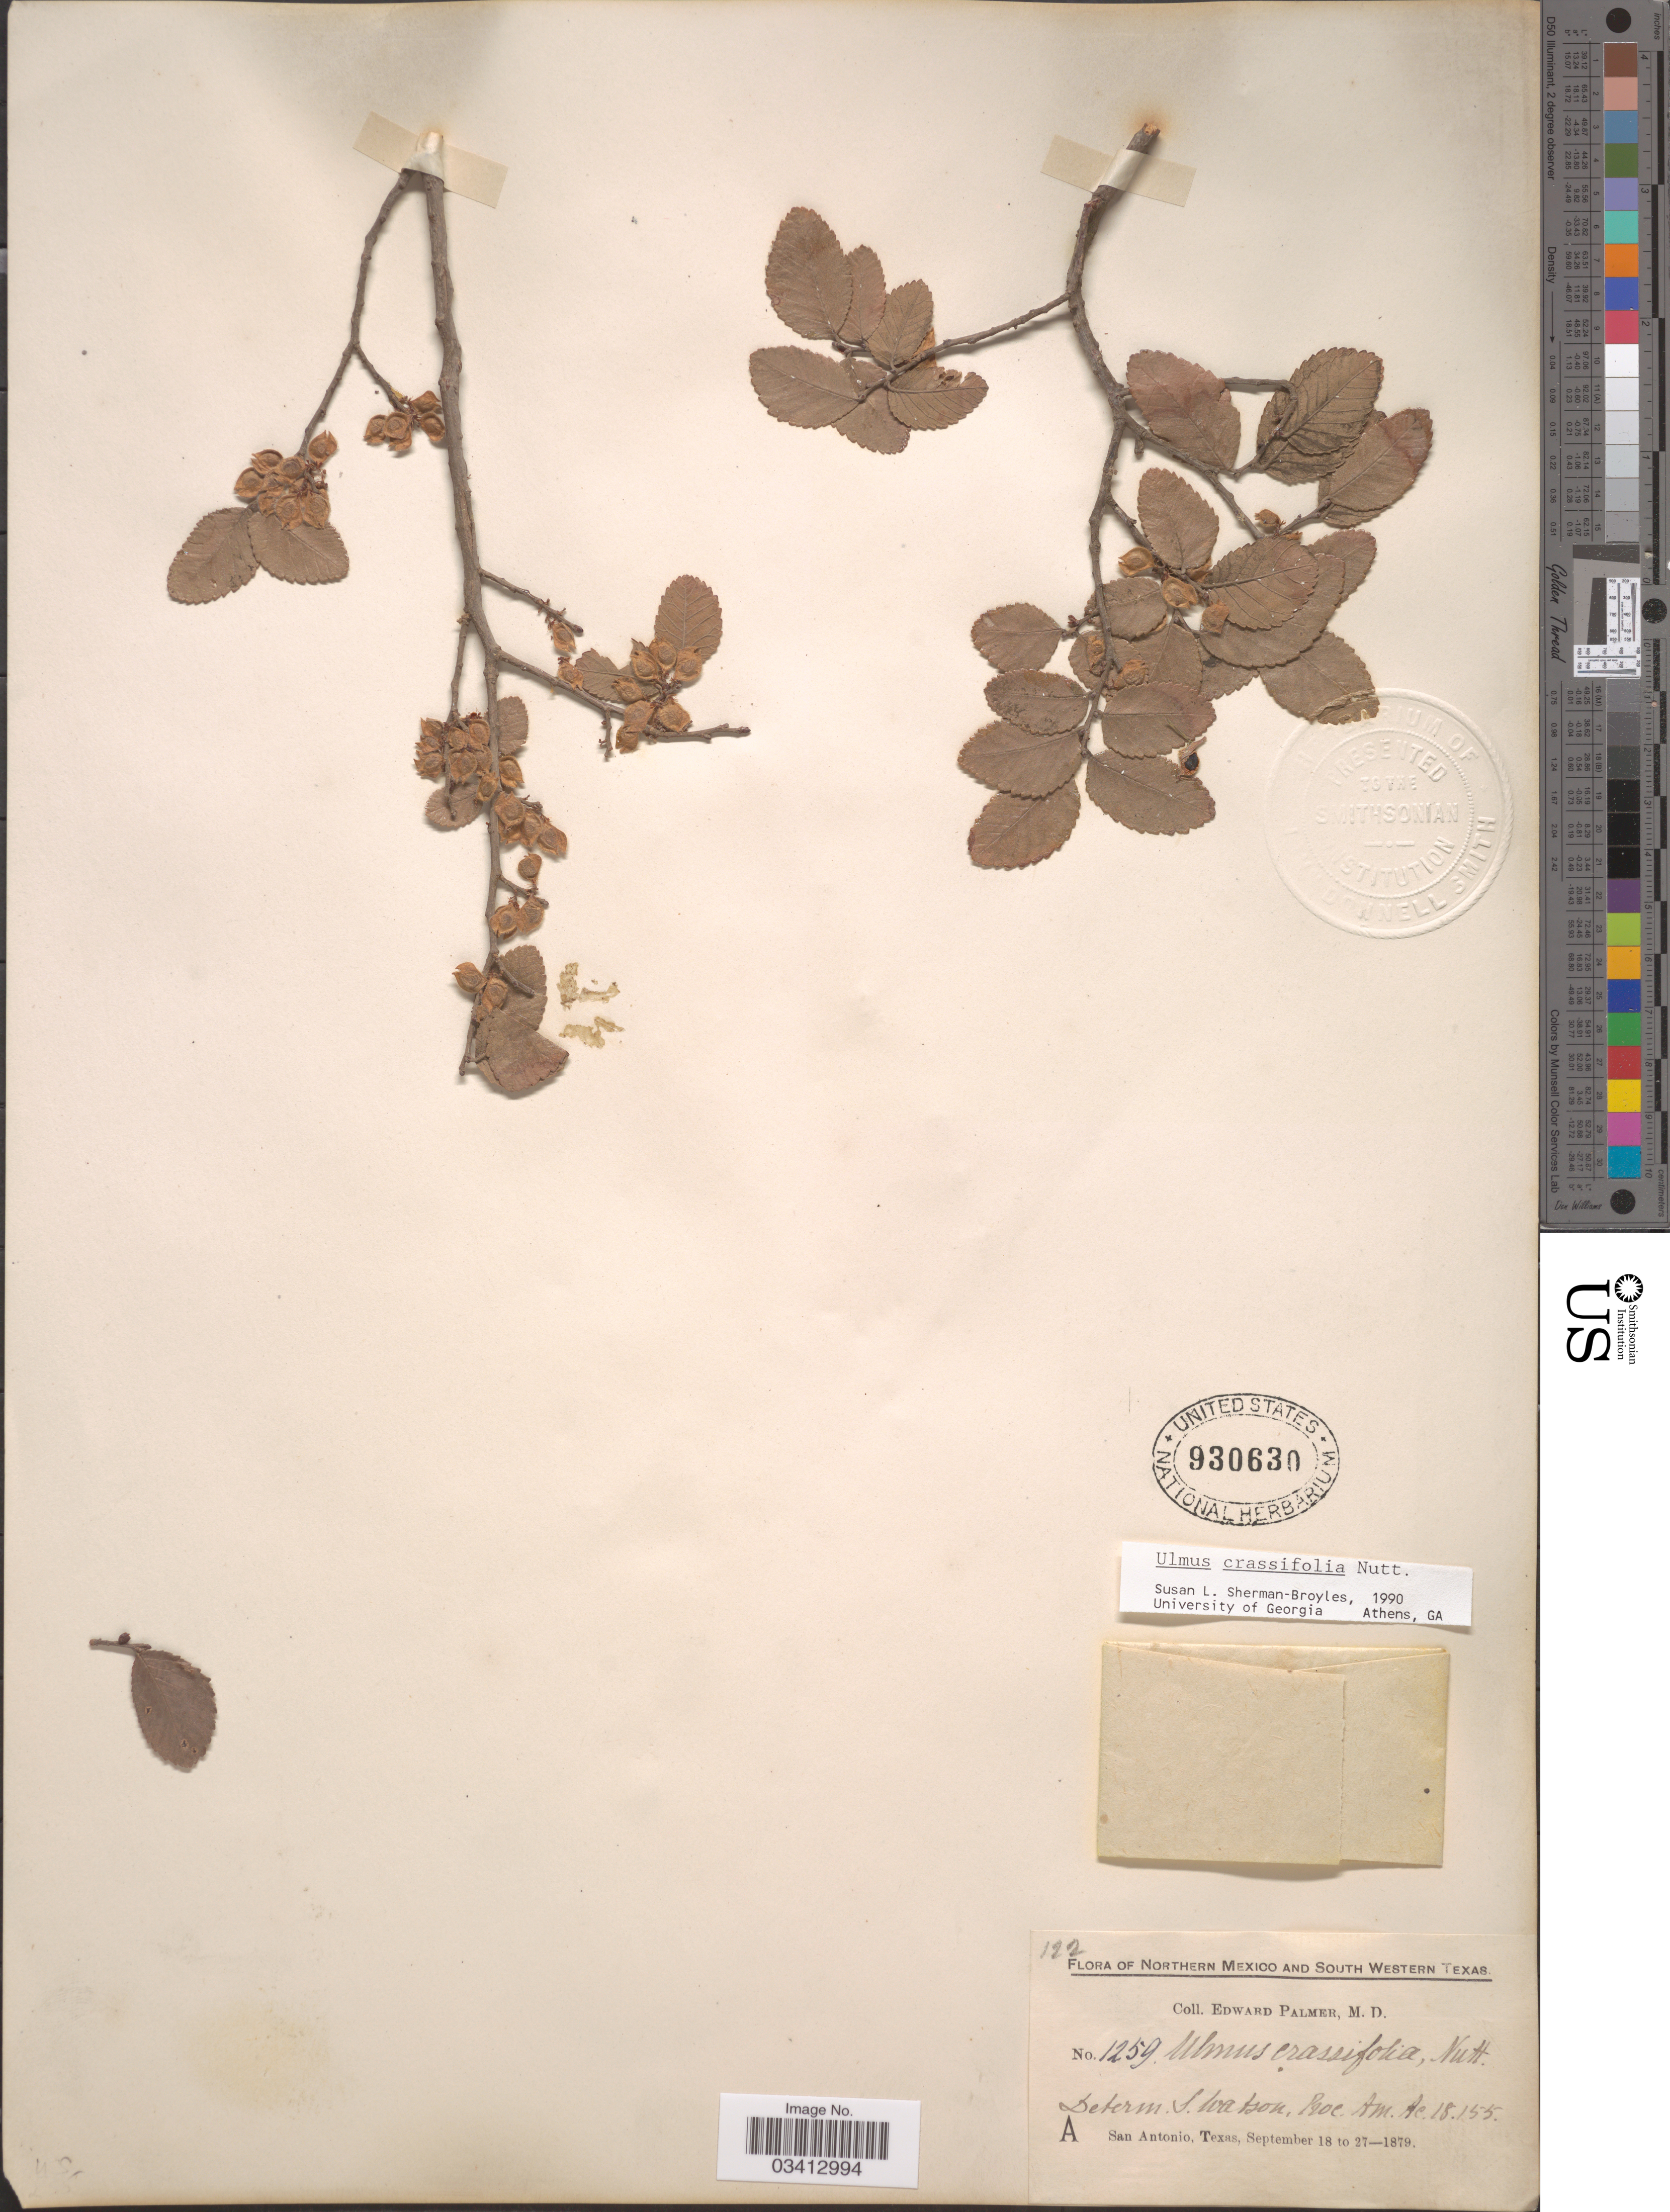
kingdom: Plantae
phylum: Tracheophyta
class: Magnoliopsida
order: Rosales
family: Ulmaceae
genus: Ulmus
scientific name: Ulmus crassifolia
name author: Nutt.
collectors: E. Palmer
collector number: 1259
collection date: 1879-09-18/1879-09-27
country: United States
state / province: Texas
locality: San Antonio.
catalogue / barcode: US 930630